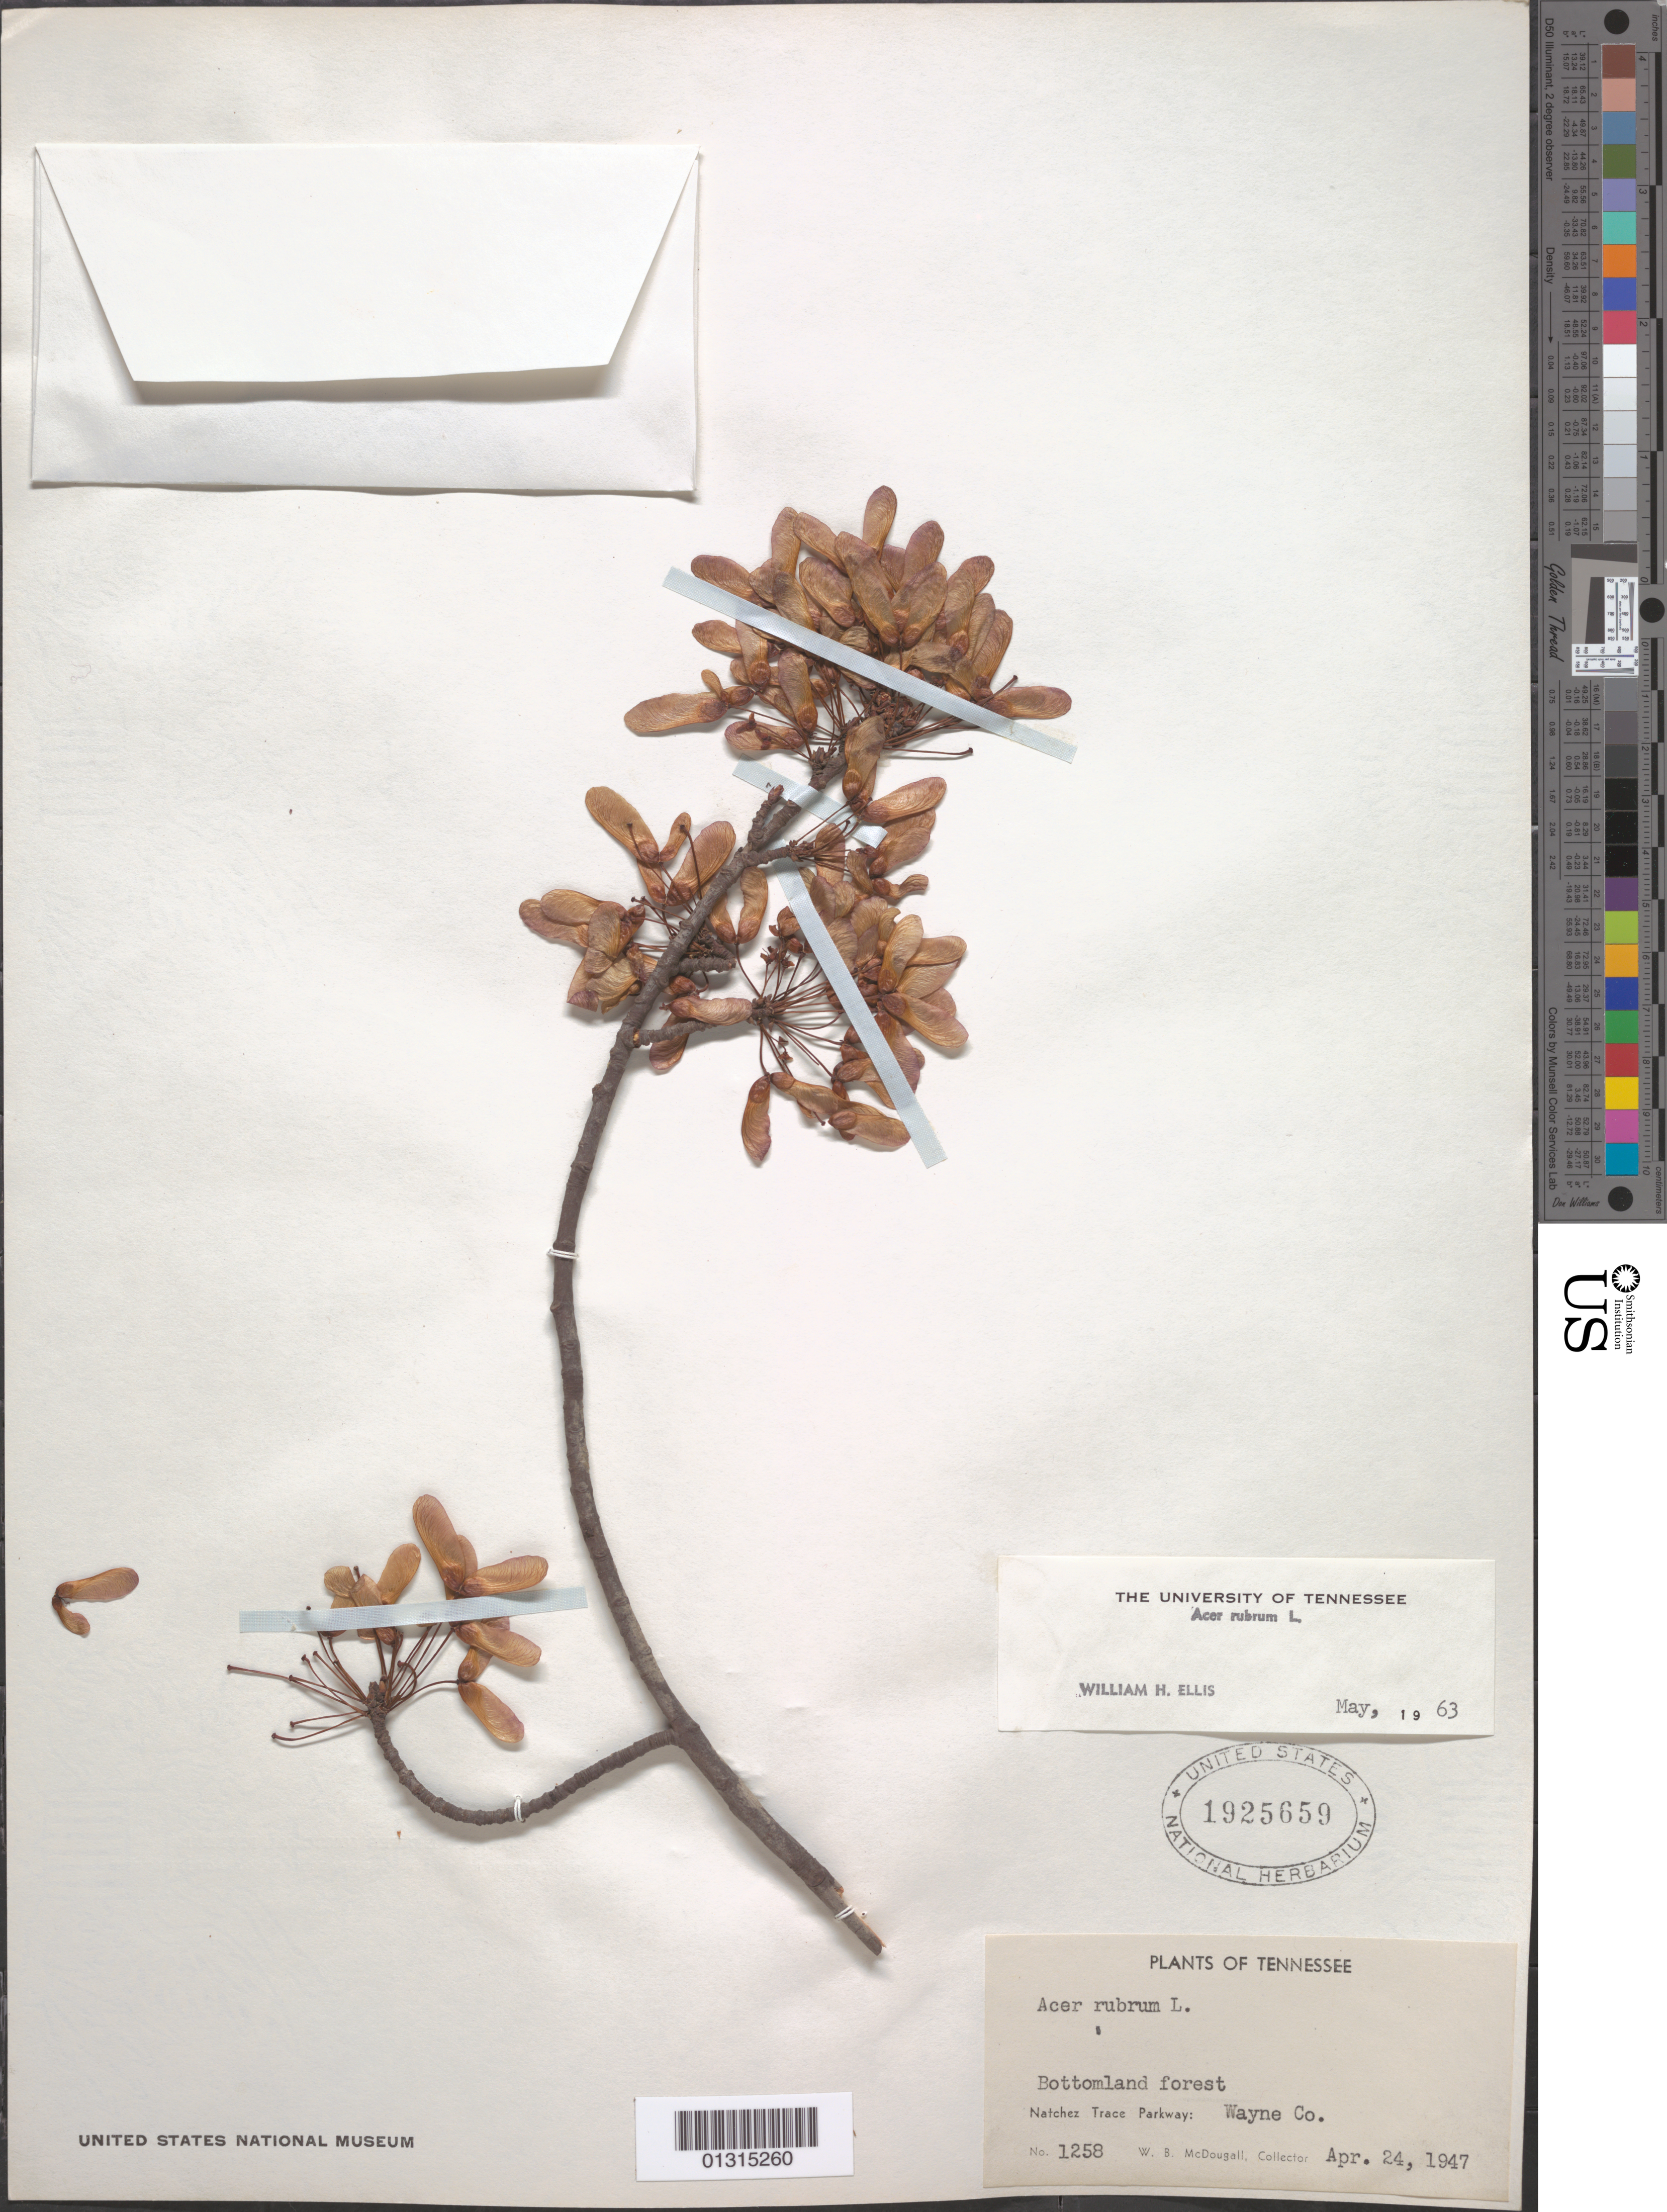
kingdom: Plantae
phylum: Tracheophyta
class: Magnoliopsida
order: Sapindales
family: Sapindaceae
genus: Acer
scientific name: Acer rubrum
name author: L.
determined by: Ellis, W. H.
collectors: W. B. McDougall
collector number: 1258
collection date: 1947-04-24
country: United States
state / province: Tennessee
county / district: Wayne County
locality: Wayne County, Natchez Trace Parkway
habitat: Bottomland forest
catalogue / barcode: US 1925659